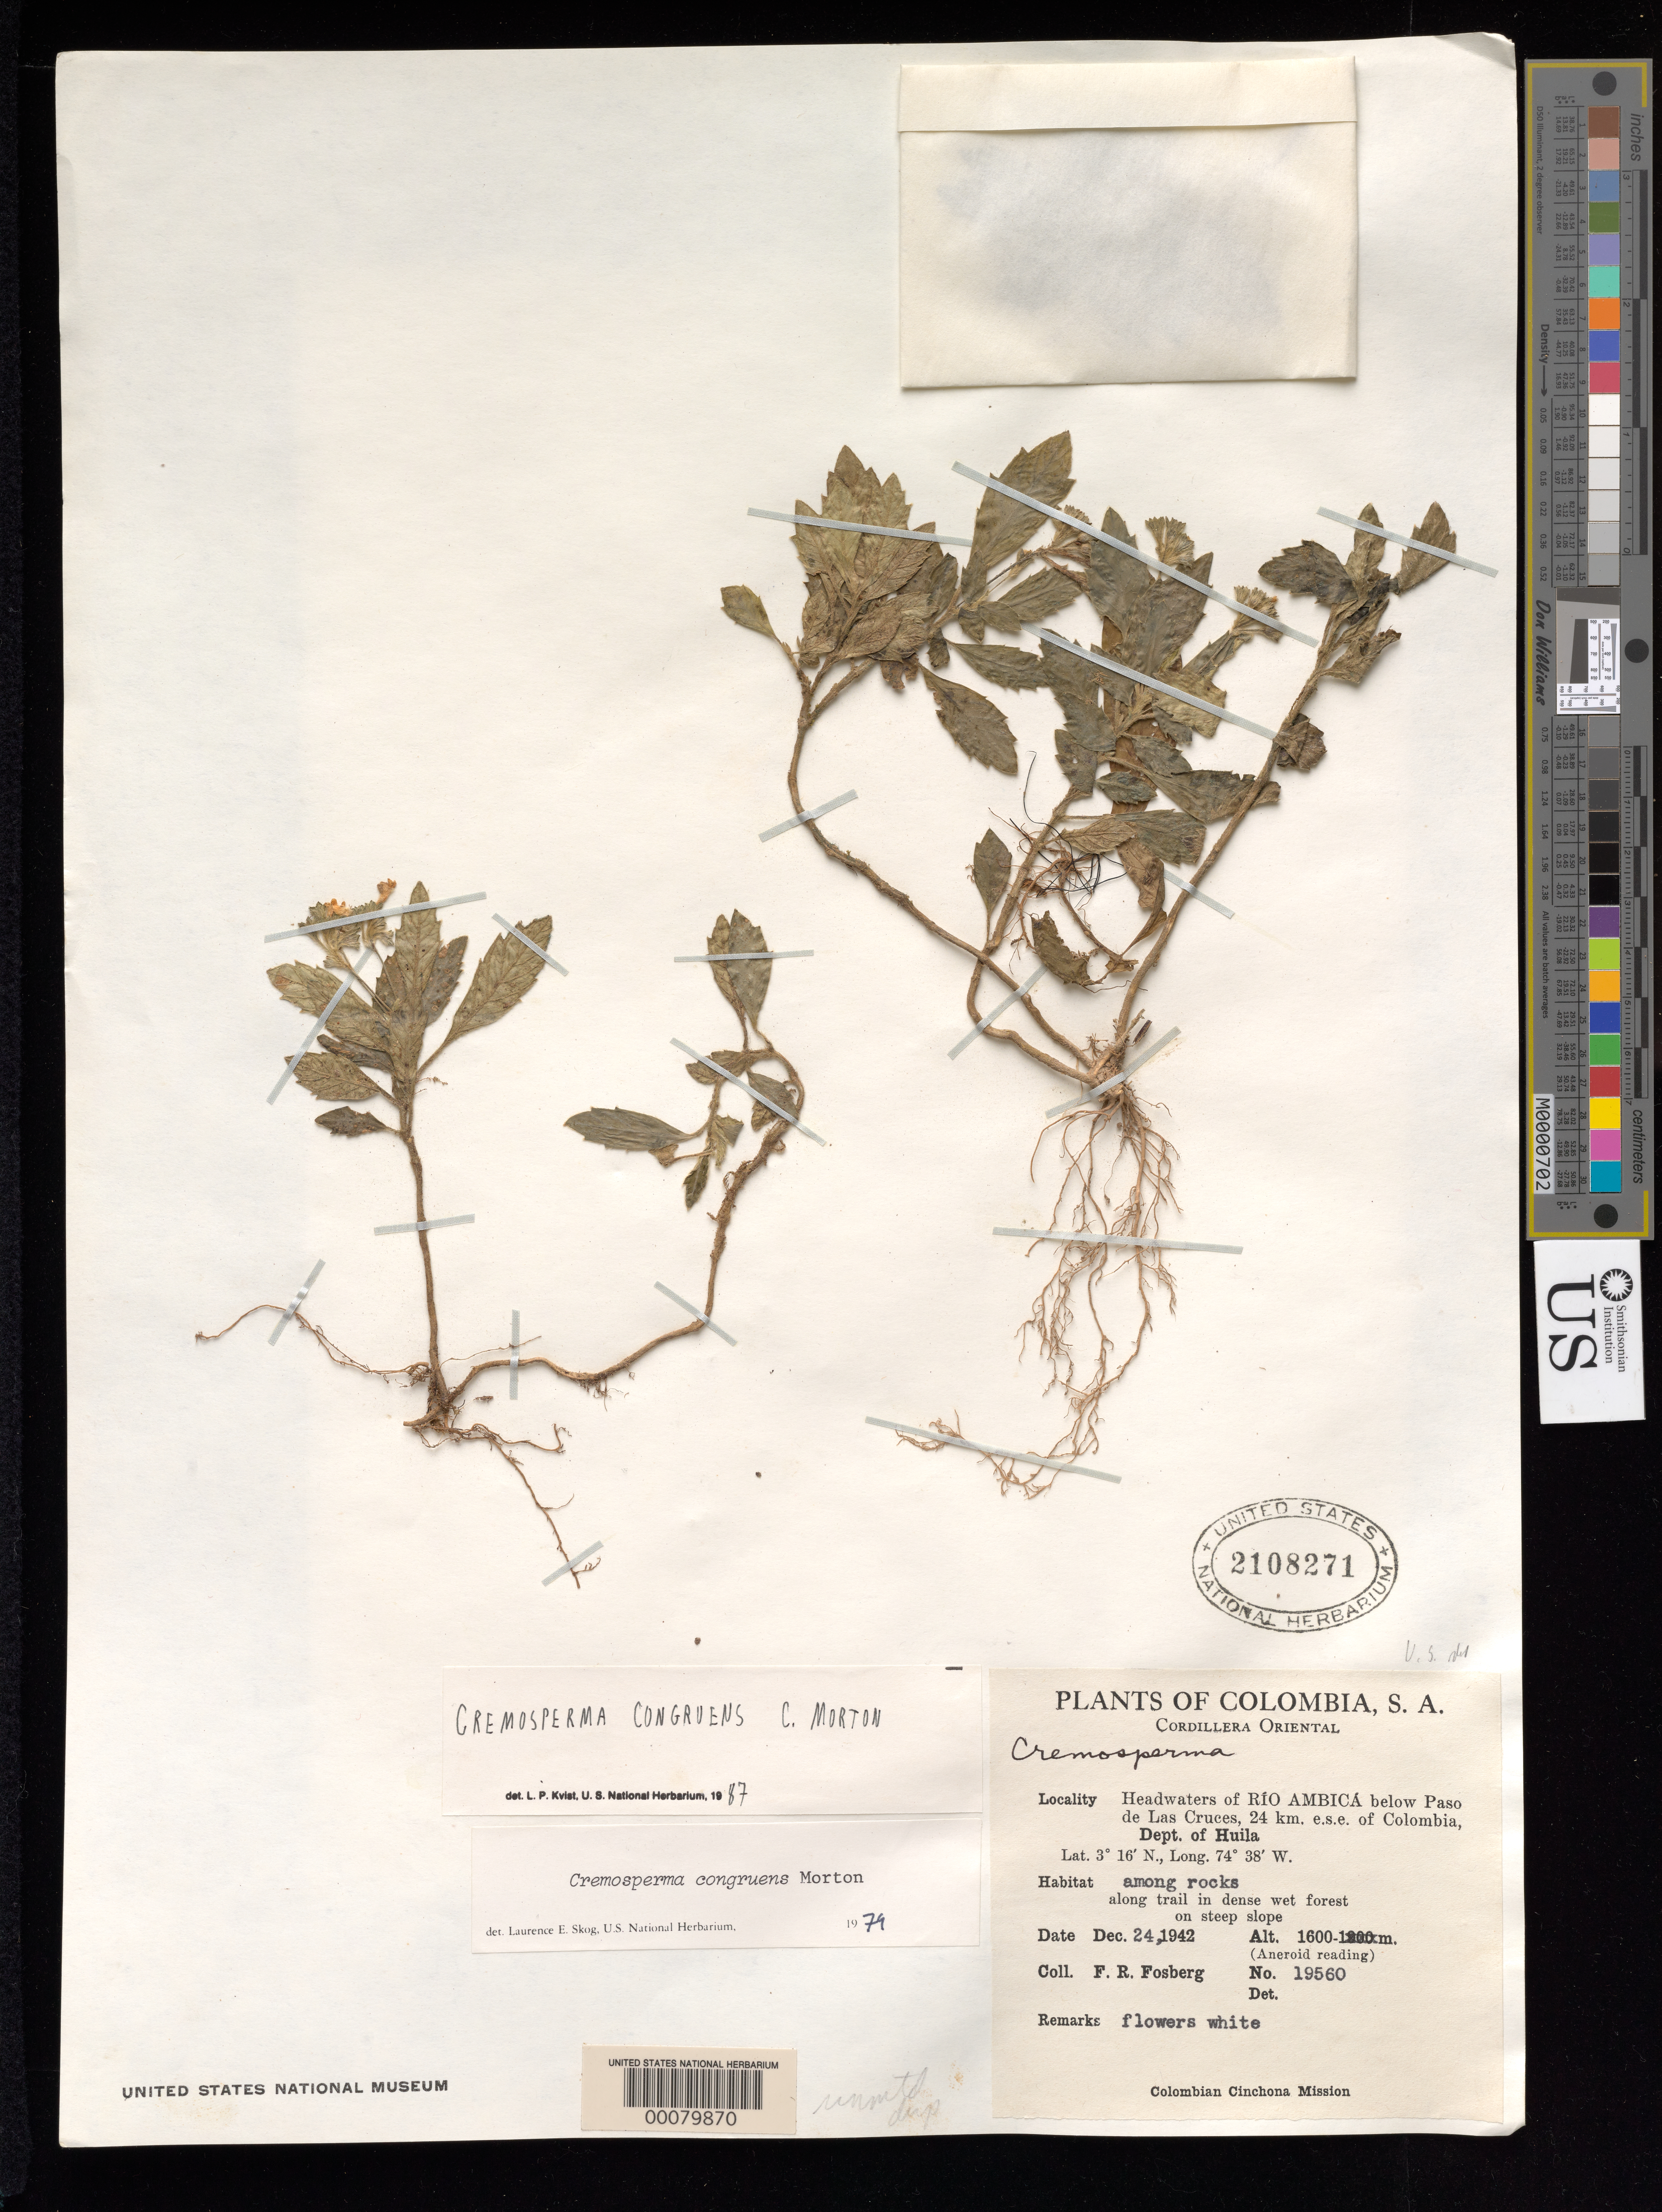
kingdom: Plantae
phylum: Tracheophyta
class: Magnoliopsida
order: Lamiales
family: Gesneriaceae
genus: Cremosperma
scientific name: Cremosperma congruens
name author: C.V. Morton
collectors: F. R. Fosberg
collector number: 19560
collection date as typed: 24 Dec 1942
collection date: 1942-12-24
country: Colombia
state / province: Huila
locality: Cordillera Oriental, headwaters of Rio Ambica below Paso de las Cruces, 24 km ESE of Colombia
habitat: Among rocks, along trail in dense wet forest on steep slope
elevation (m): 1600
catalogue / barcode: US 2108271